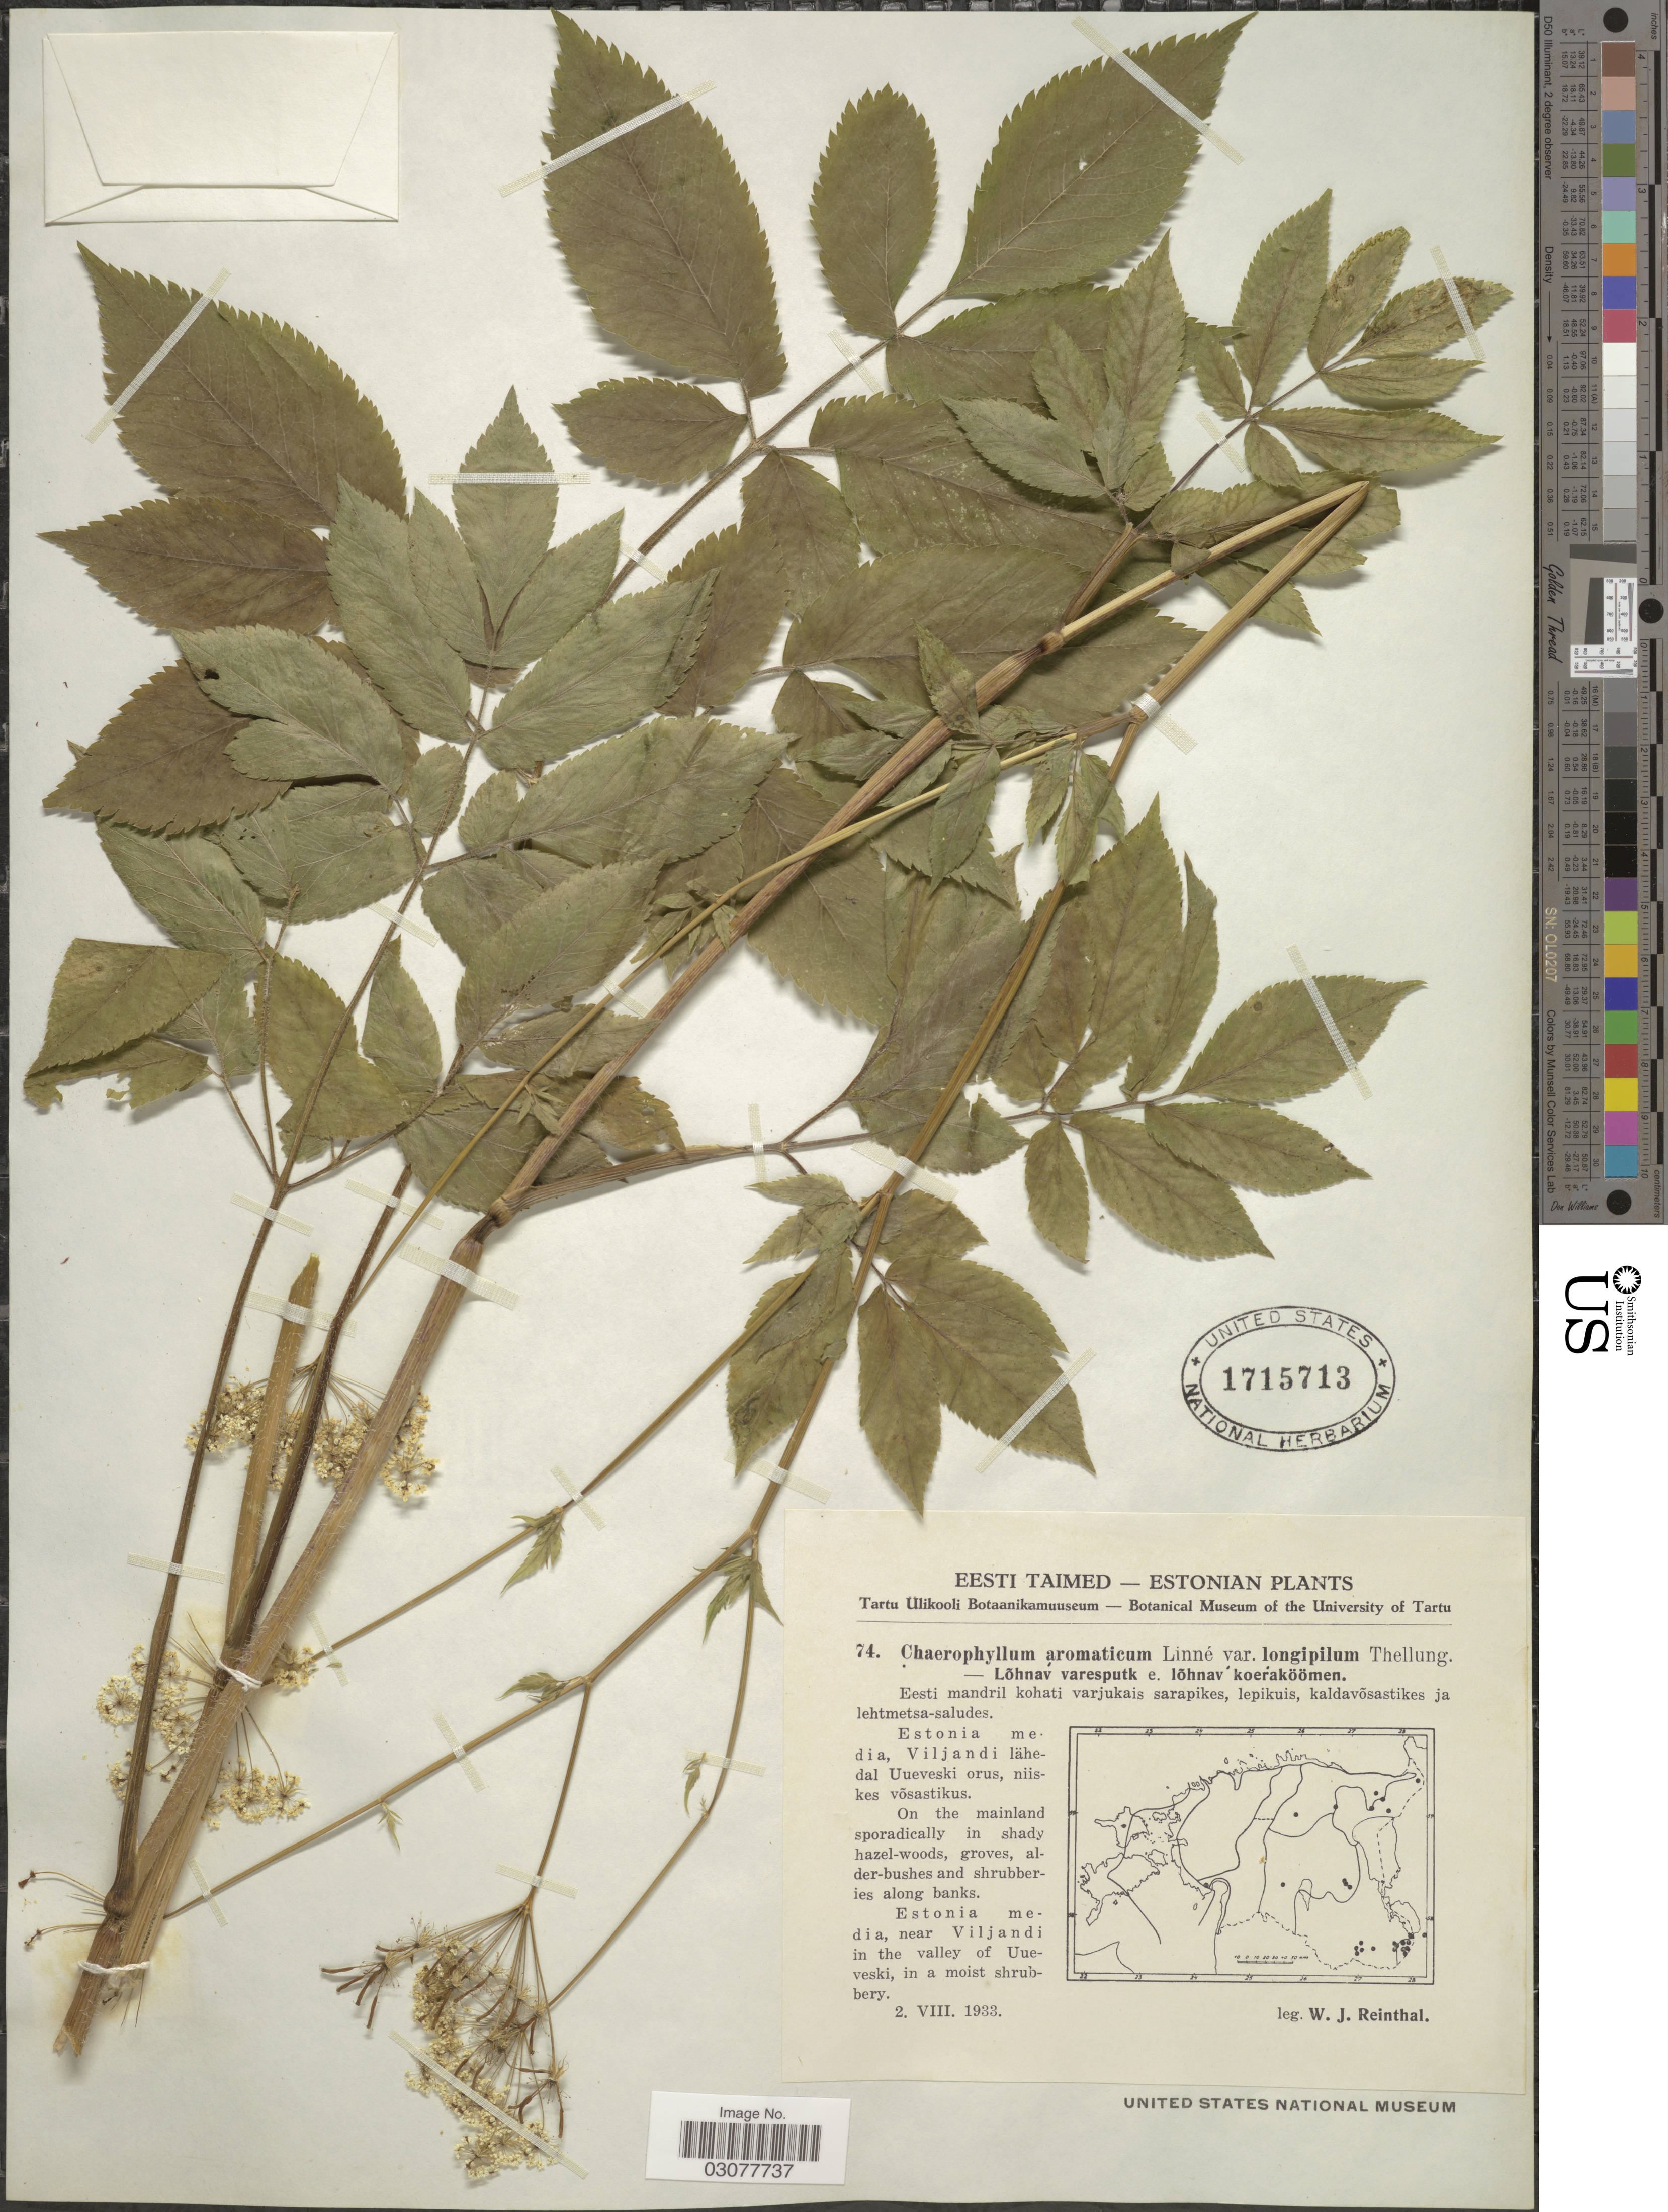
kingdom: Plantae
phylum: Tracheophyta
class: Magnoliopsida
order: Apiales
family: Apiaceae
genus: Chaerophyllum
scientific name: Chaerophyllum aromaticum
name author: L.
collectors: W. Reinthal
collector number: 74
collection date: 1933-08-02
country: Estonia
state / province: Viljandimaa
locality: Viljandi lähedal Uueveski orus, niiskes võsastikus, near Viljandi in the valley of Uueveski.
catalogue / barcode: US 1715713